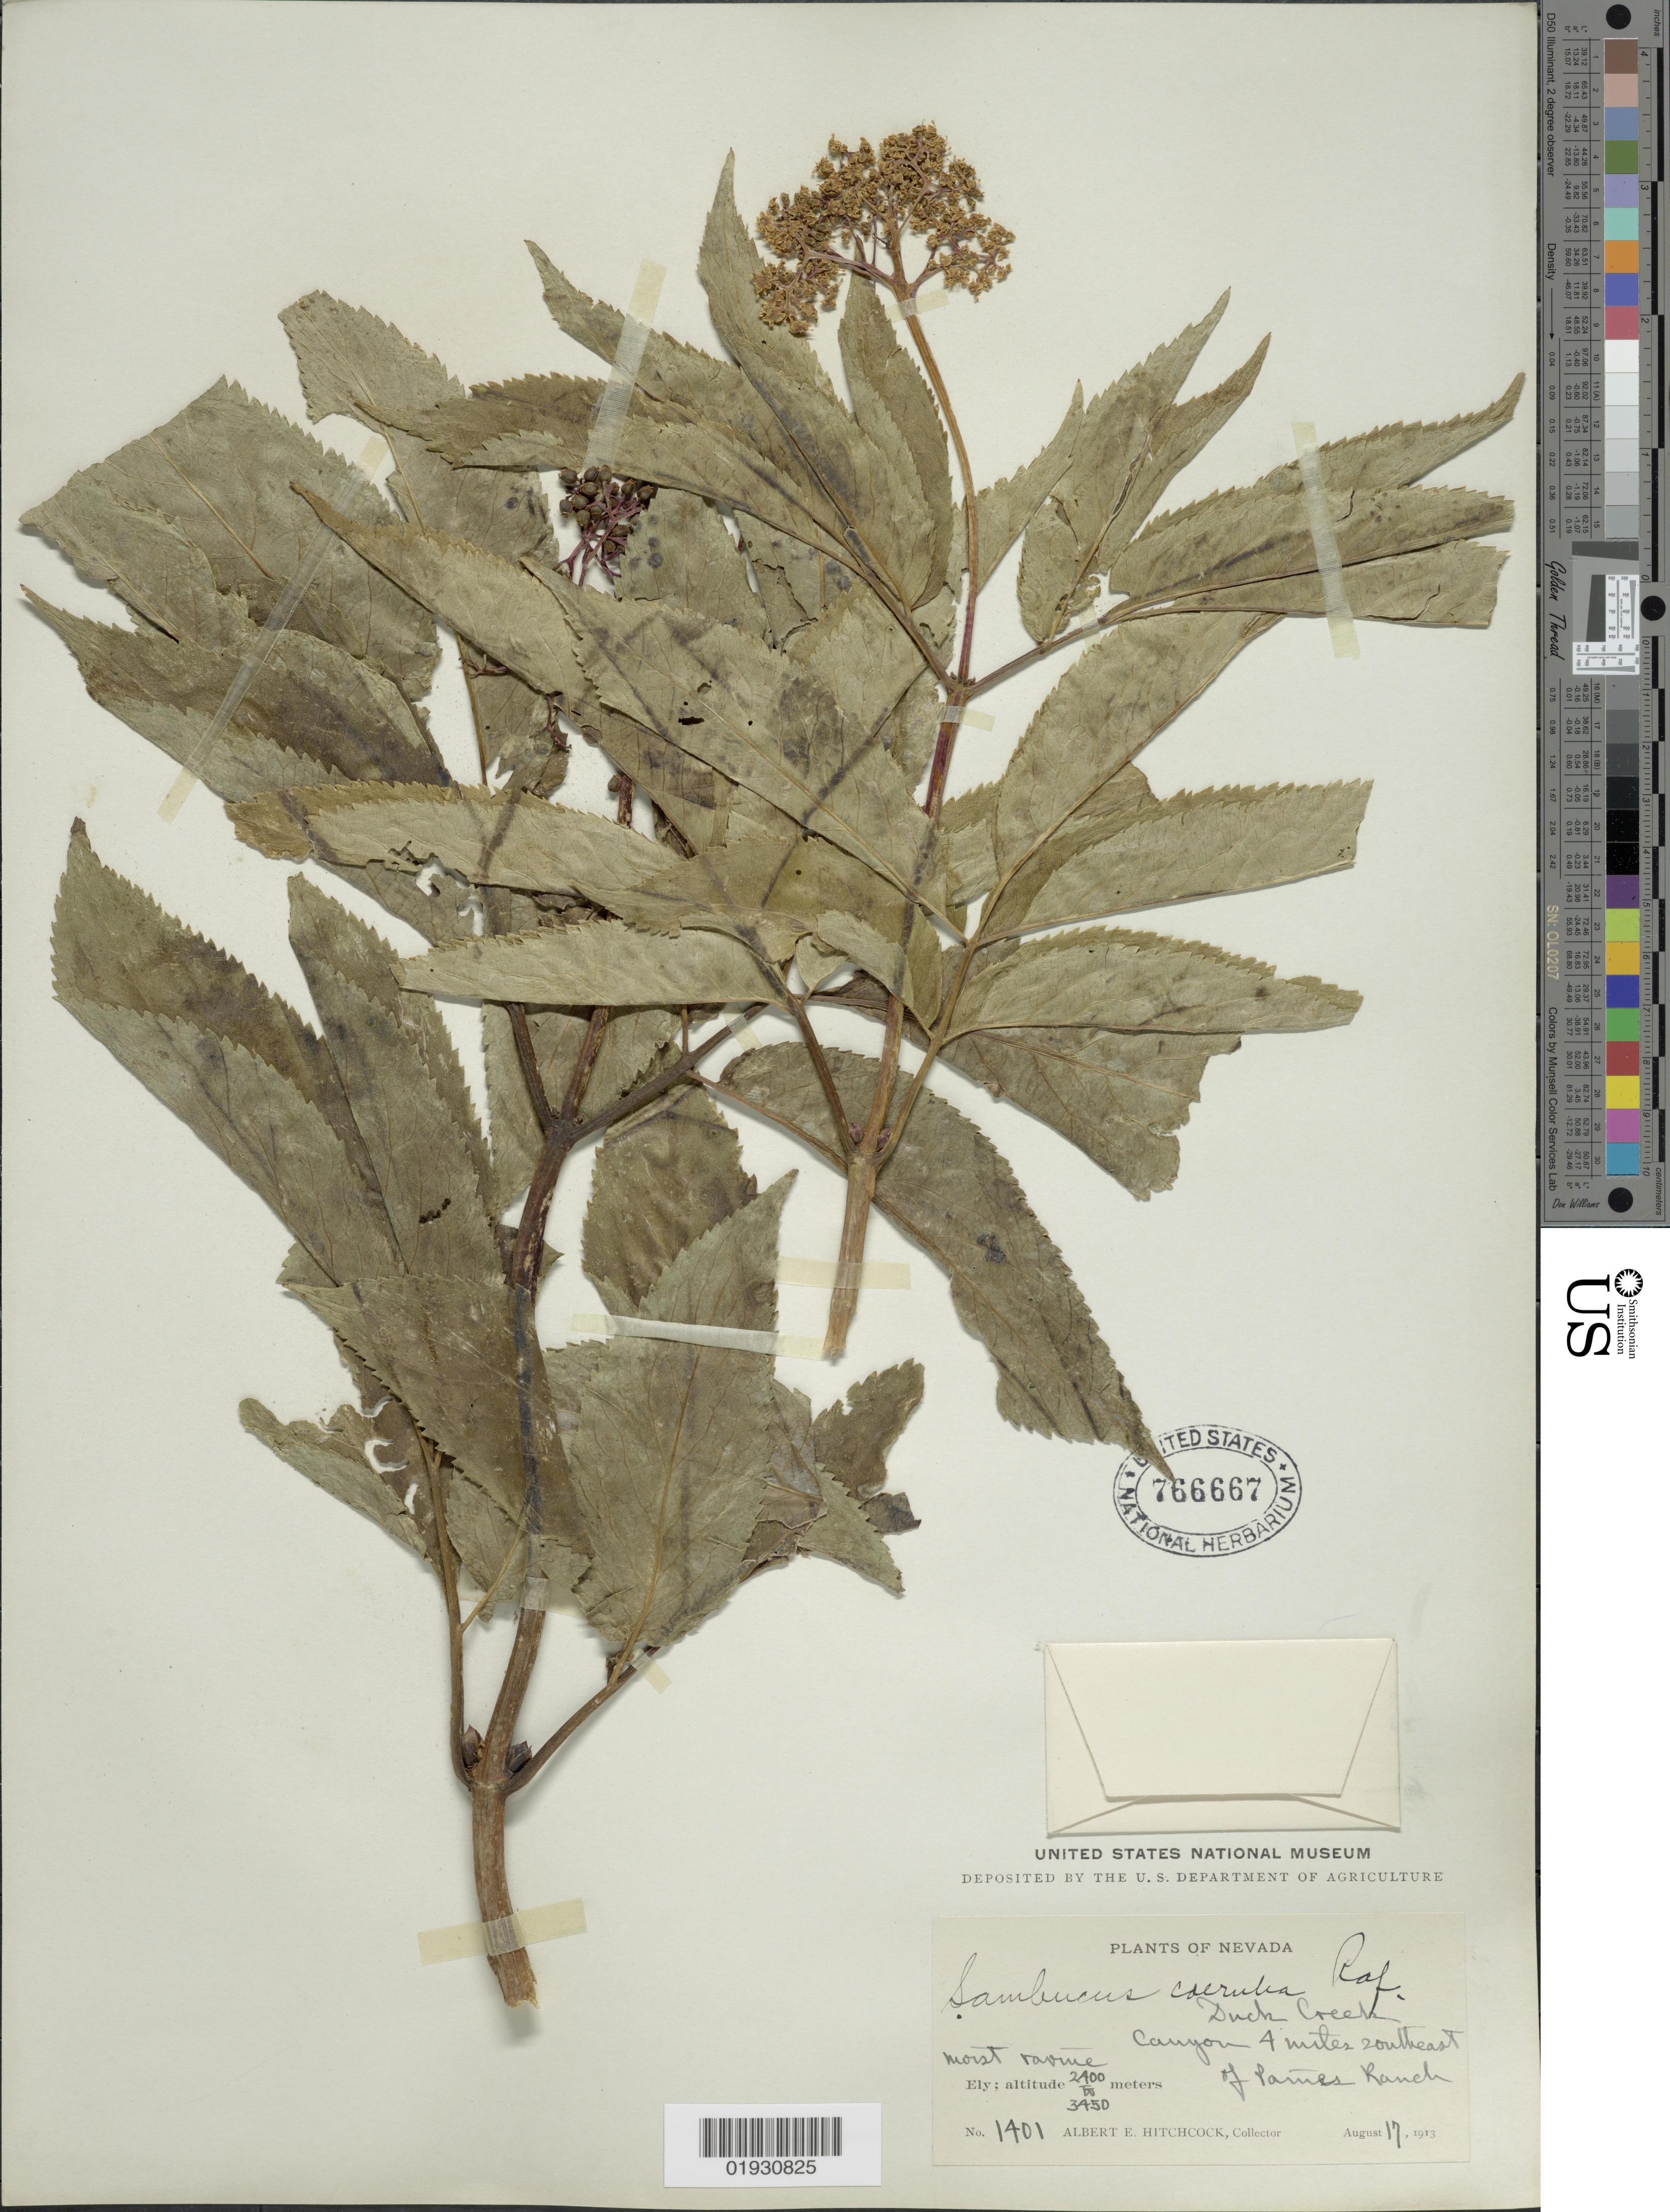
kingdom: Plantae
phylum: Tracheophyta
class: Magnoliopsida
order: Dipsacales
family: Viburnaceae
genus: Sambucus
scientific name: Sambucus cerulea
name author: Raf.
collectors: A. Hitchcock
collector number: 1401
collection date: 1913-08-17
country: United States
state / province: Nevada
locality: Duck Creek, Canyon 4 miles southeast of Paines Ranch, Ely.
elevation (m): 2400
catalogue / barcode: US 766667